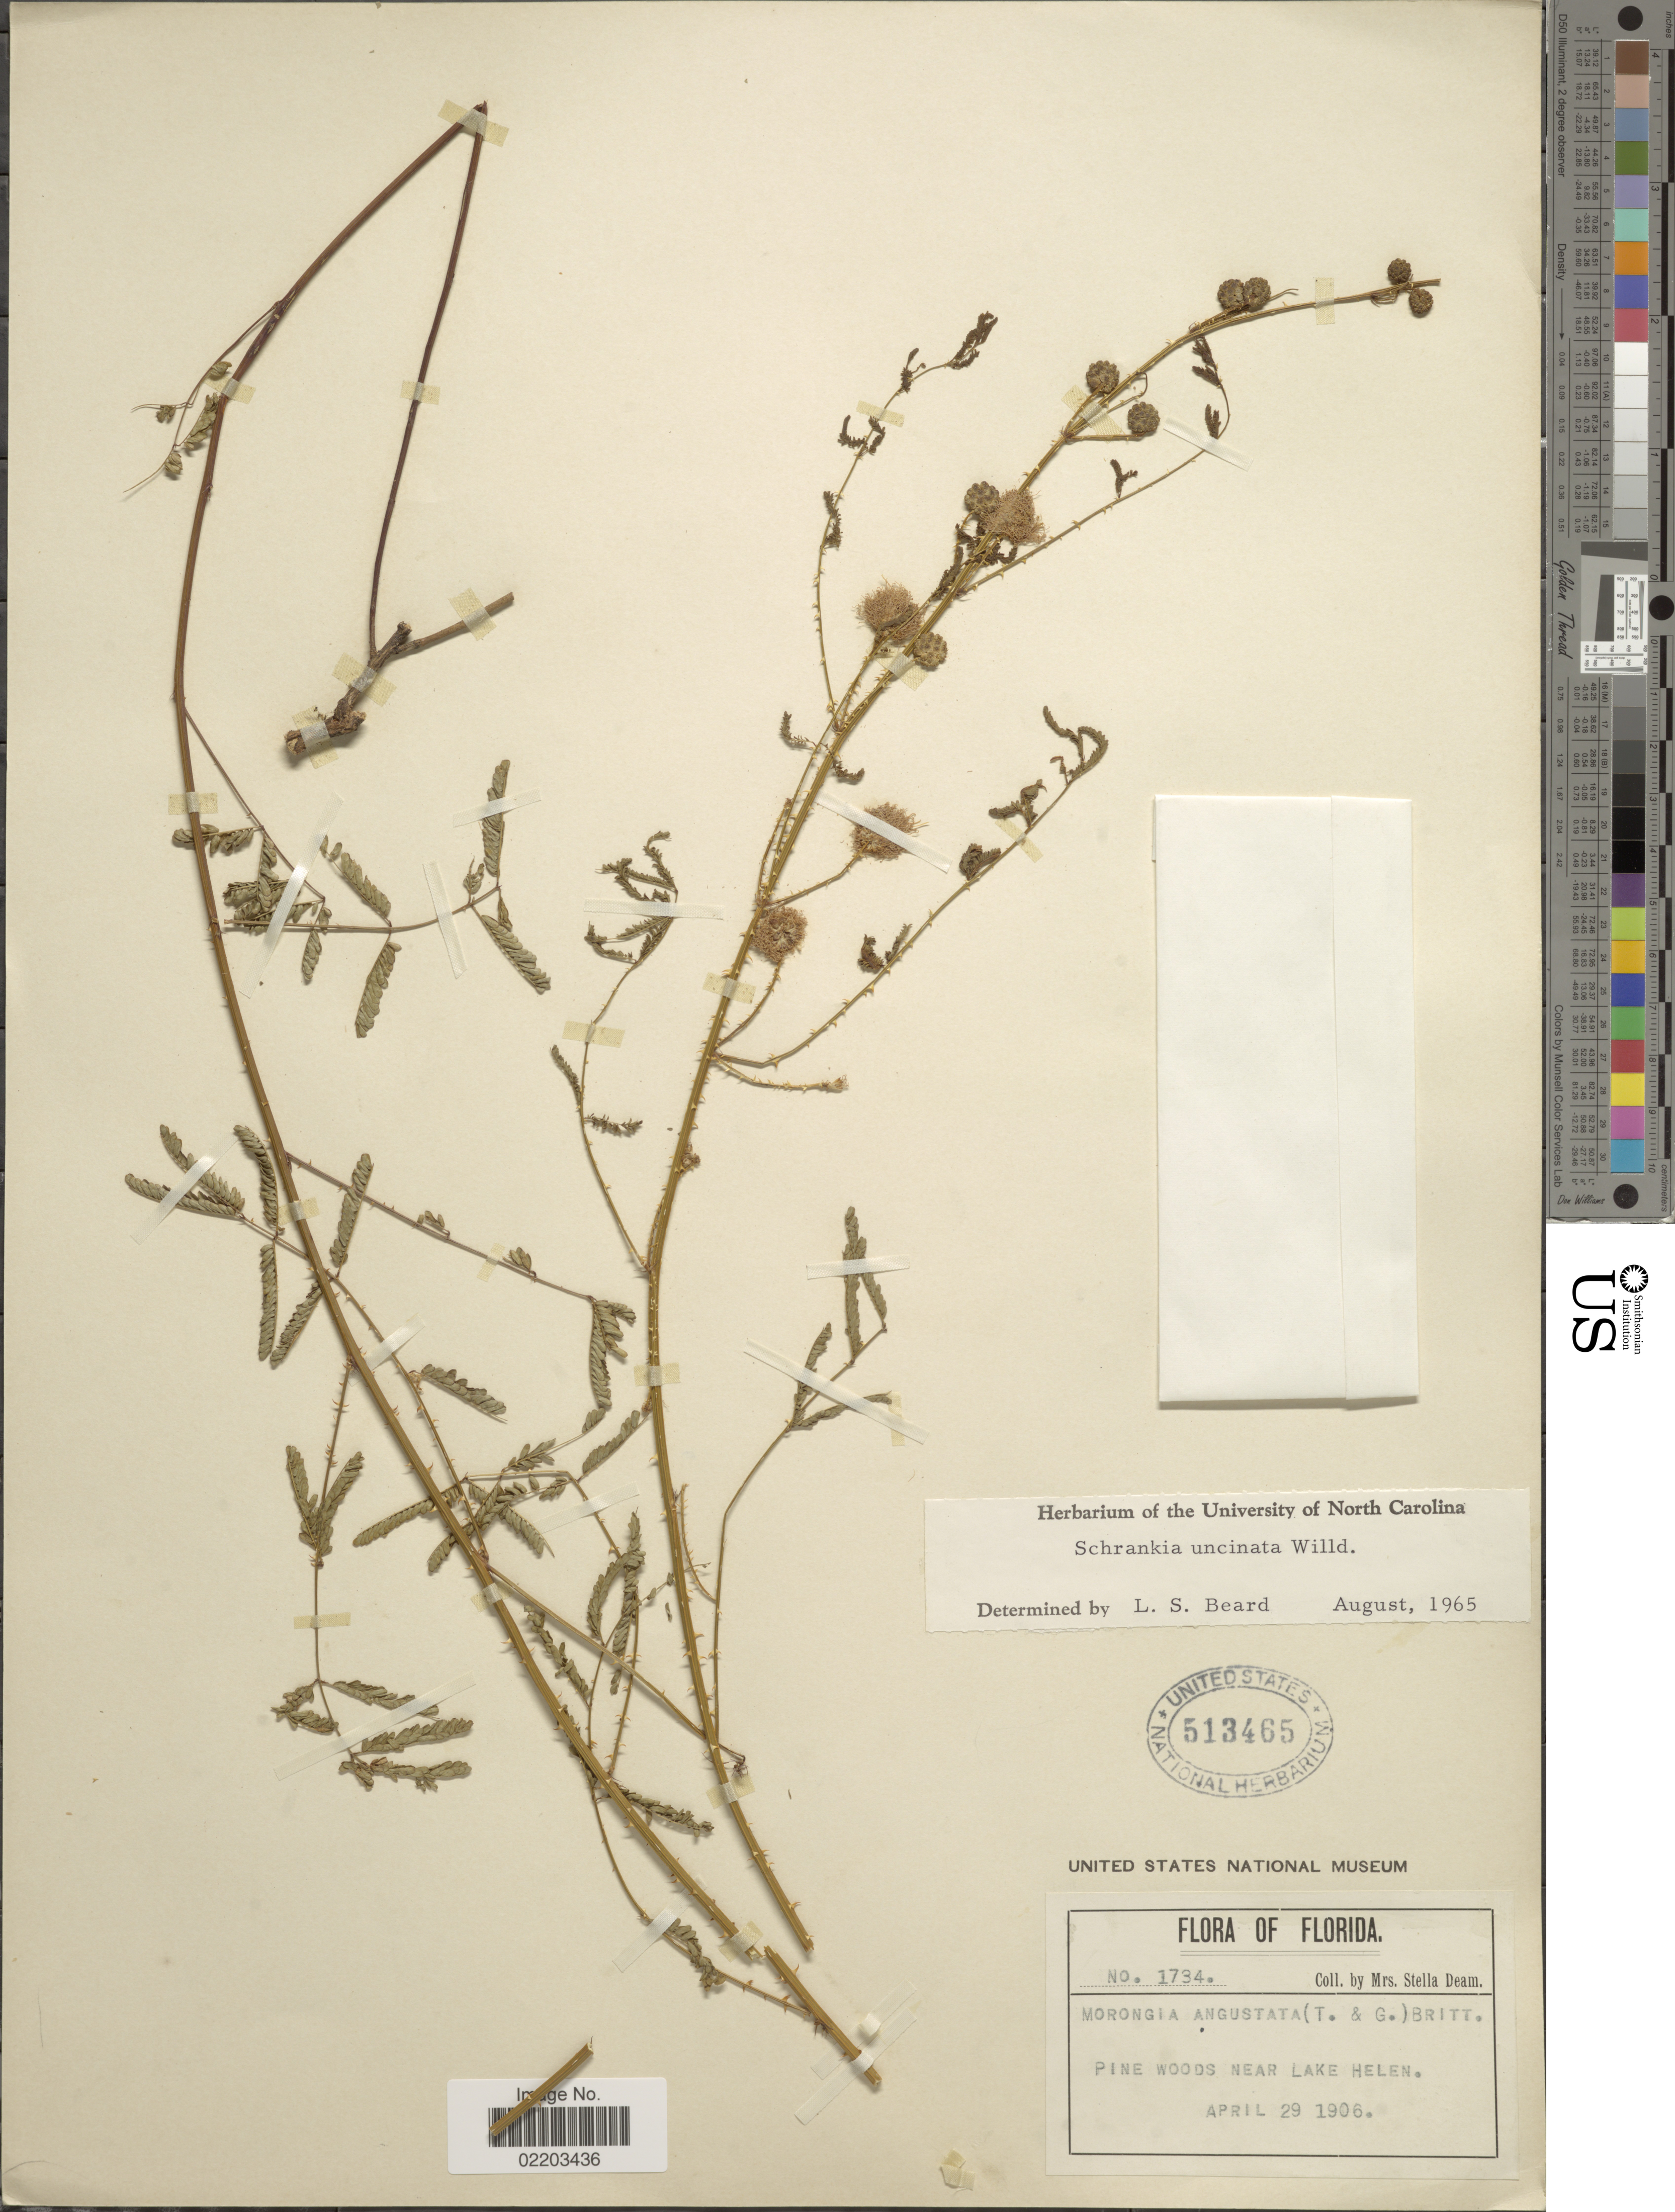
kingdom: Plantae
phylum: Tracheophyta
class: Magnoliopsida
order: Fabales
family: Fabaceae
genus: Mimosa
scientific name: Mimosa floridana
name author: (Chapm.) Weakley & Flores-Cruz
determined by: Strong, M. T., (US), Smithsonian Institution - National Museum of Natural History (UNITED STATES)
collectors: S. A. Deam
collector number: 1734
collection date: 1906-04-29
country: United States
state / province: Florida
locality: Pine woods near Lake Helen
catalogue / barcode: US 513465